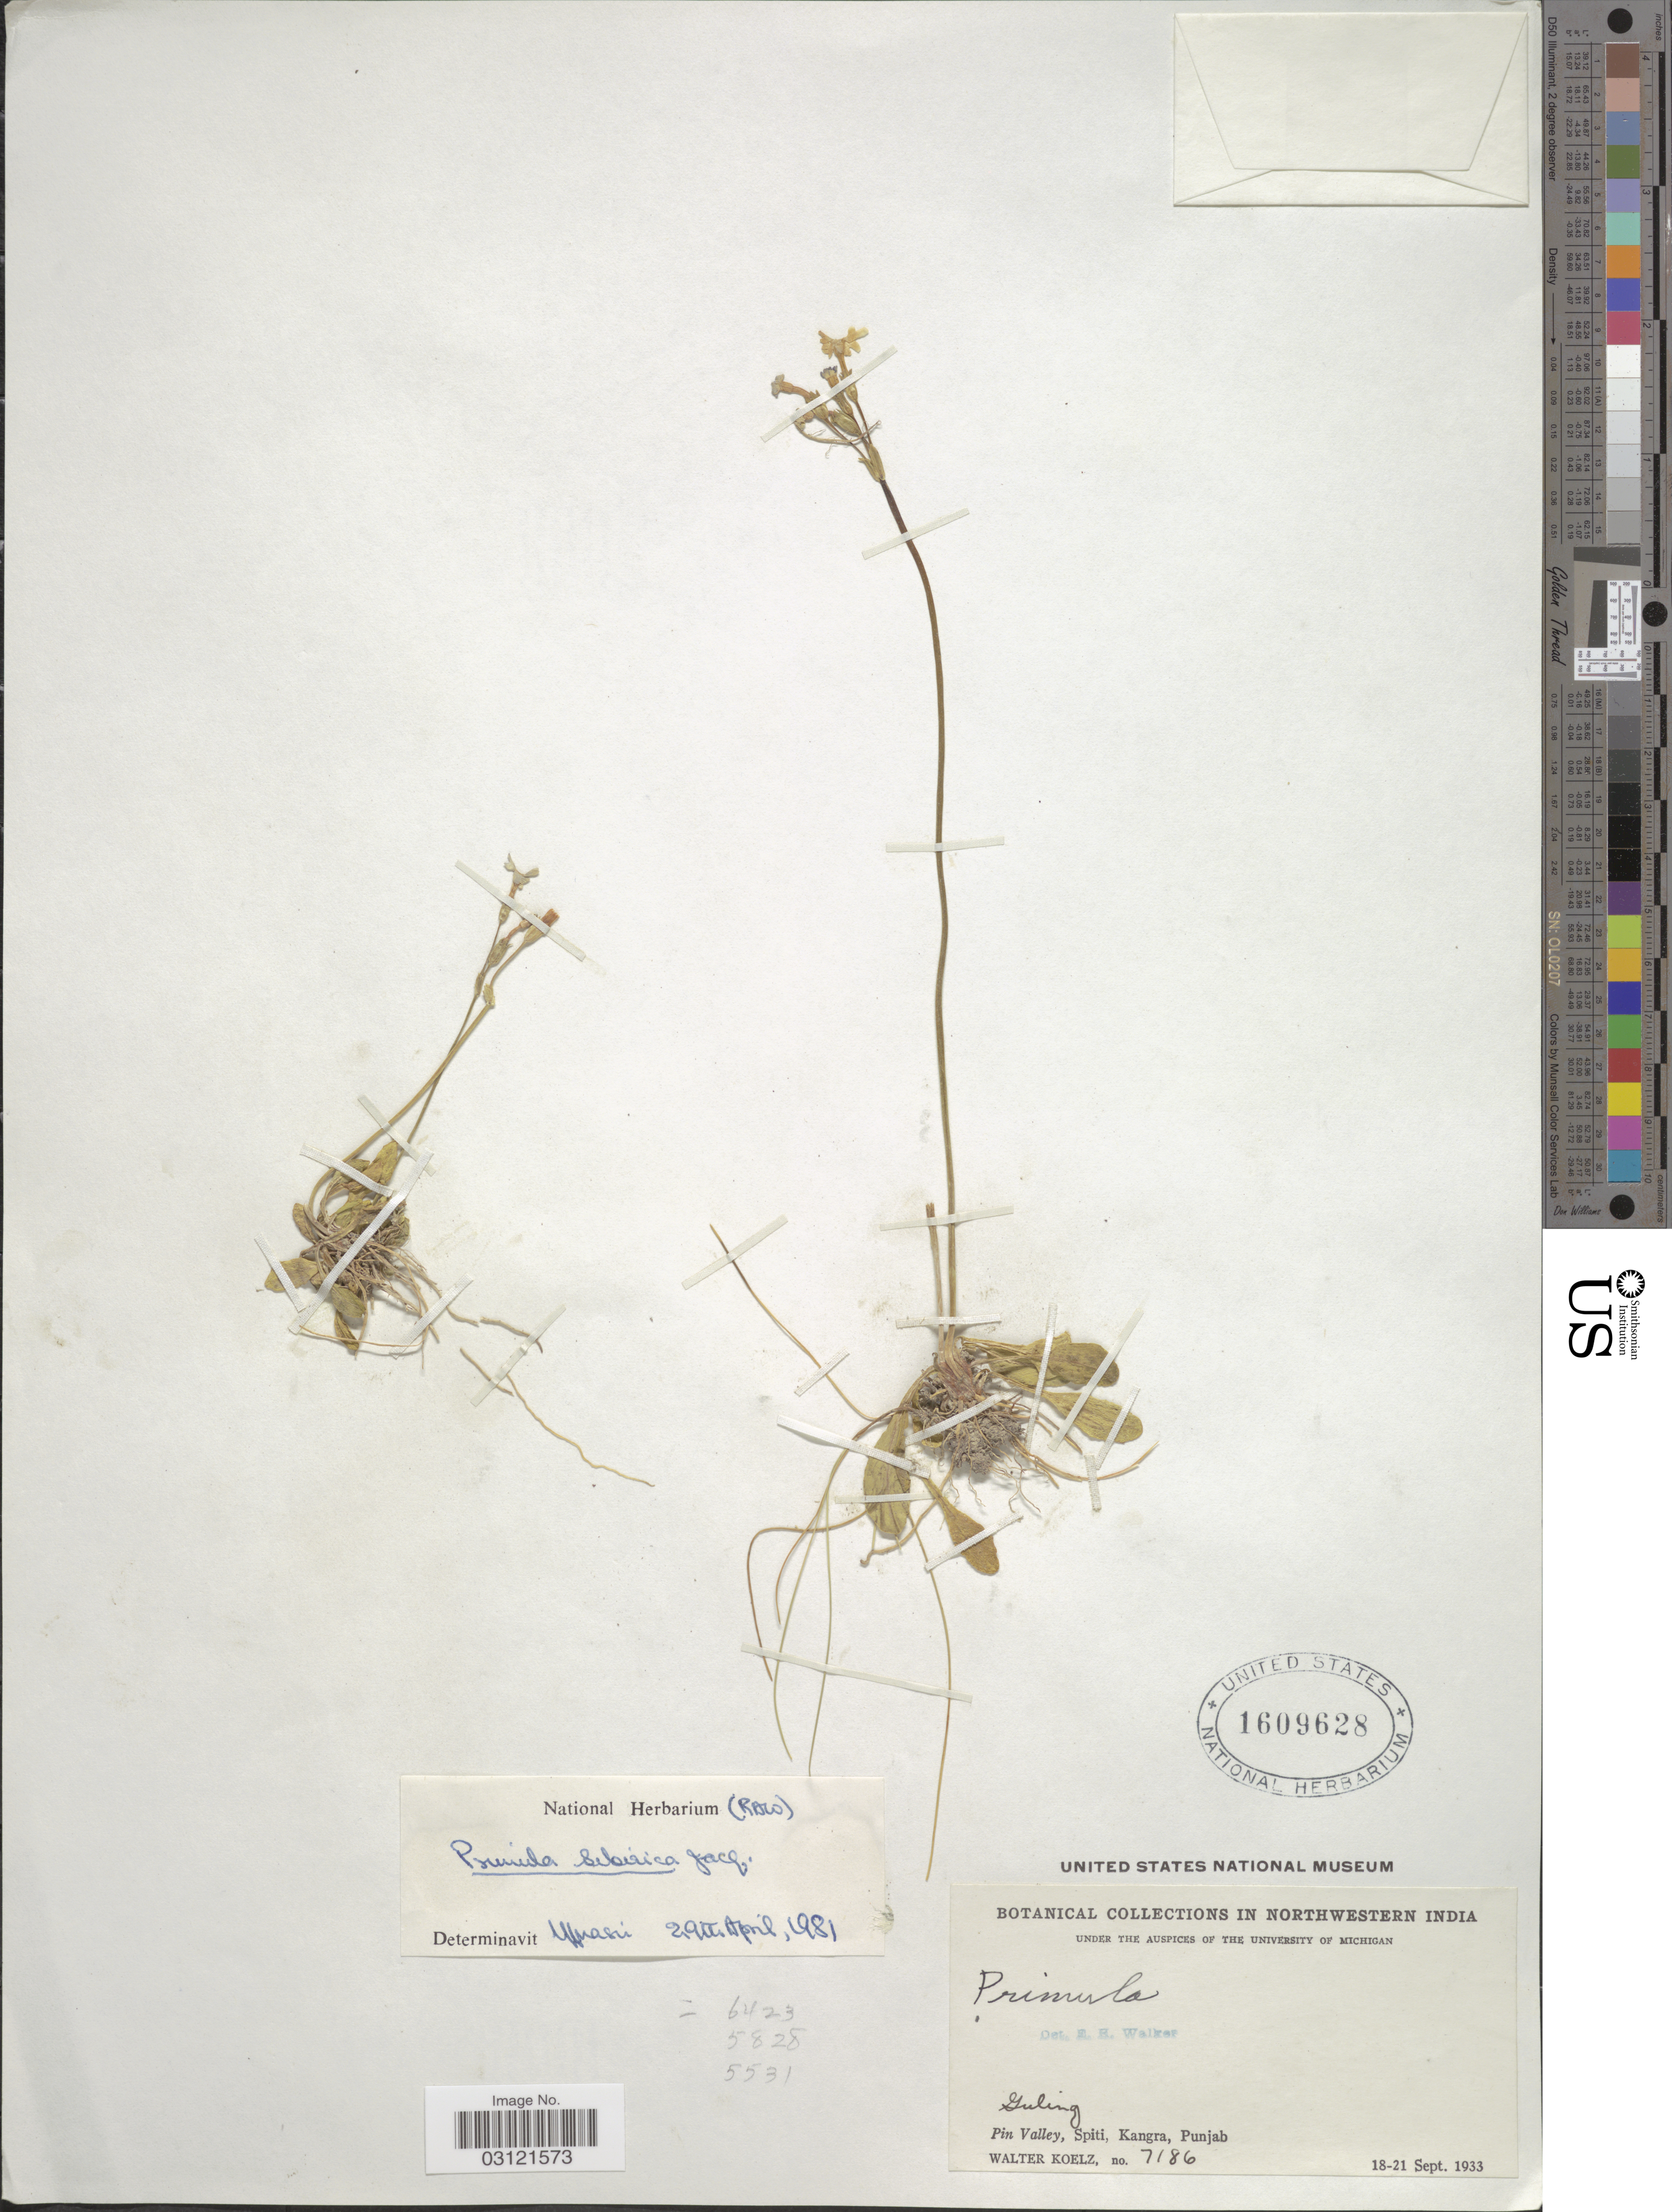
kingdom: Plantae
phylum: Tracheophyta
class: Magnoliopsida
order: Ericales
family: Primulaceae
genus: Primula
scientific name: Primula nutans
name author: Georgi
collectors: W. N. Koelz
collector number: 7186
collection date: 1933-09-18/1933-09-21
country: India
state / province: Punjab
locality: Northwestern India, Guling, Pin Valley, Spiti, Kangra, Punjab.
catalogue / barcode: US 1609628